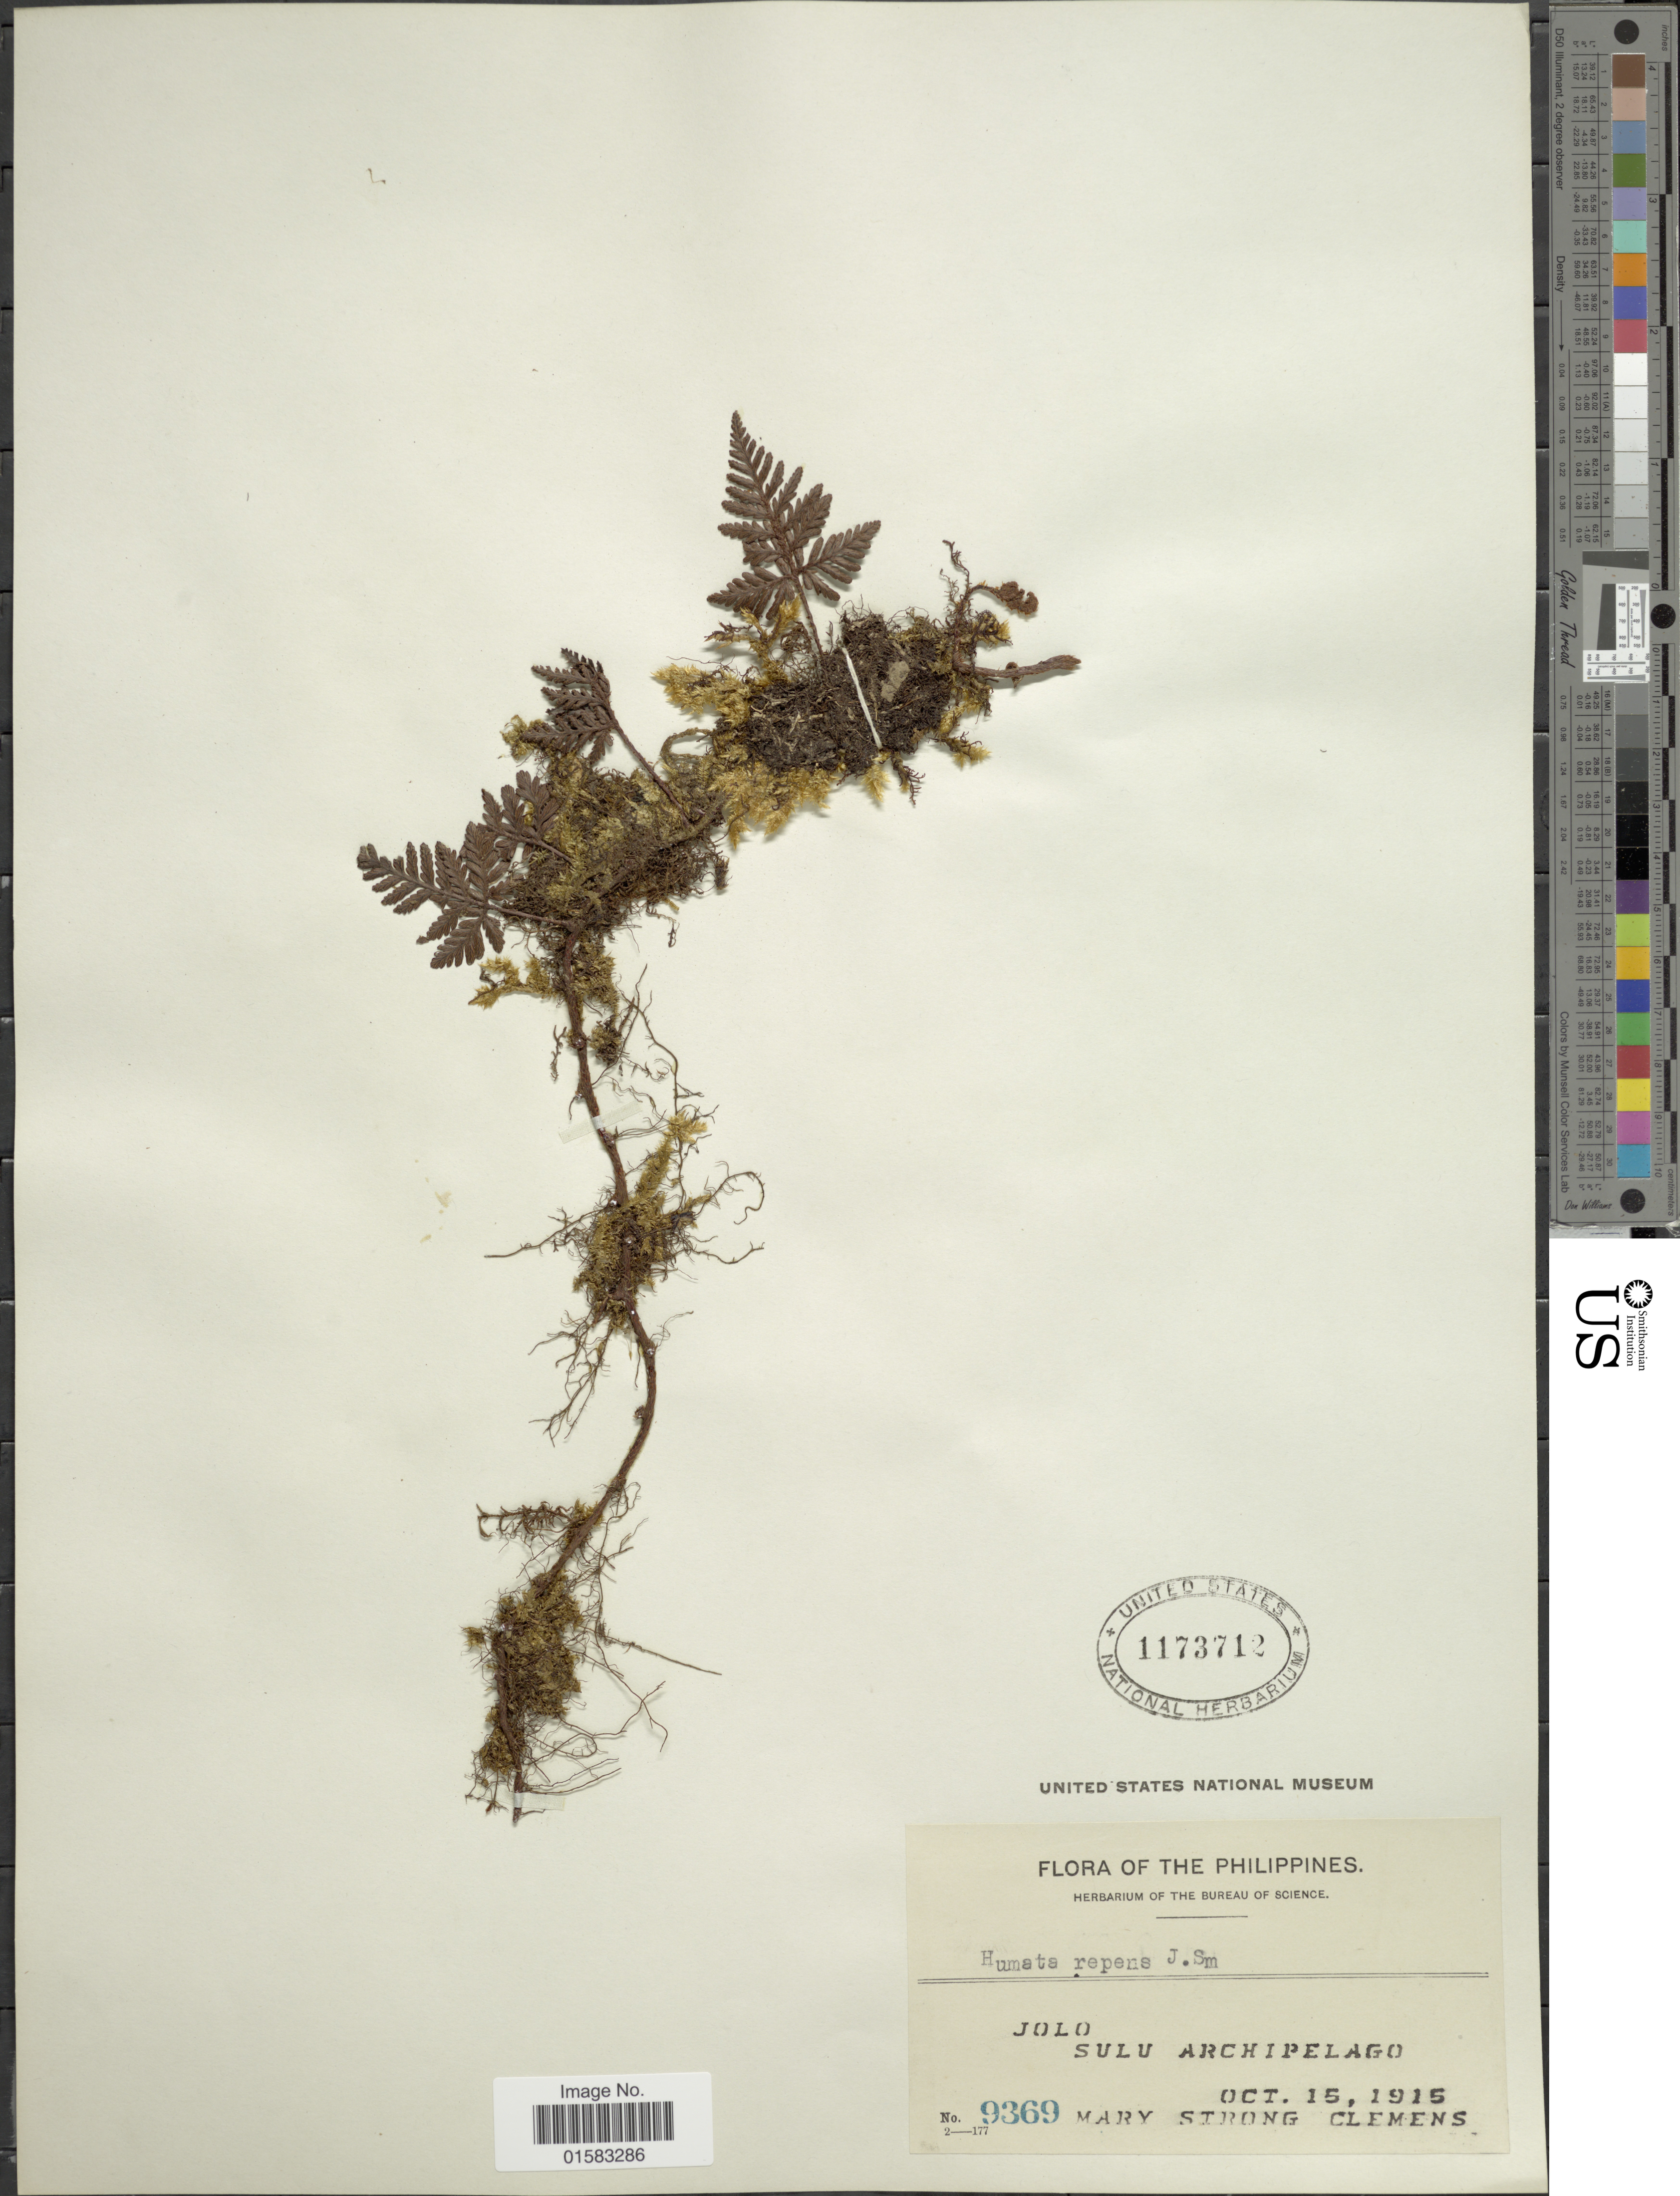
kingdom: Plantae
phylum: Tracheophyta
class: Polypodiopsida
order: Polypodiales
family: Davalliaceae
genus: Davallia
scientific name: Davallia repens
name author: (L. f.) Kuhn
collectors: M. S. Clemens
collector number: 9369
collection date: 1915-10-15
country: Philippines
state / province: Muslim Mindanao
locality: Jolo, Sulu Archipelago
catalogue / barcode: US 11731712